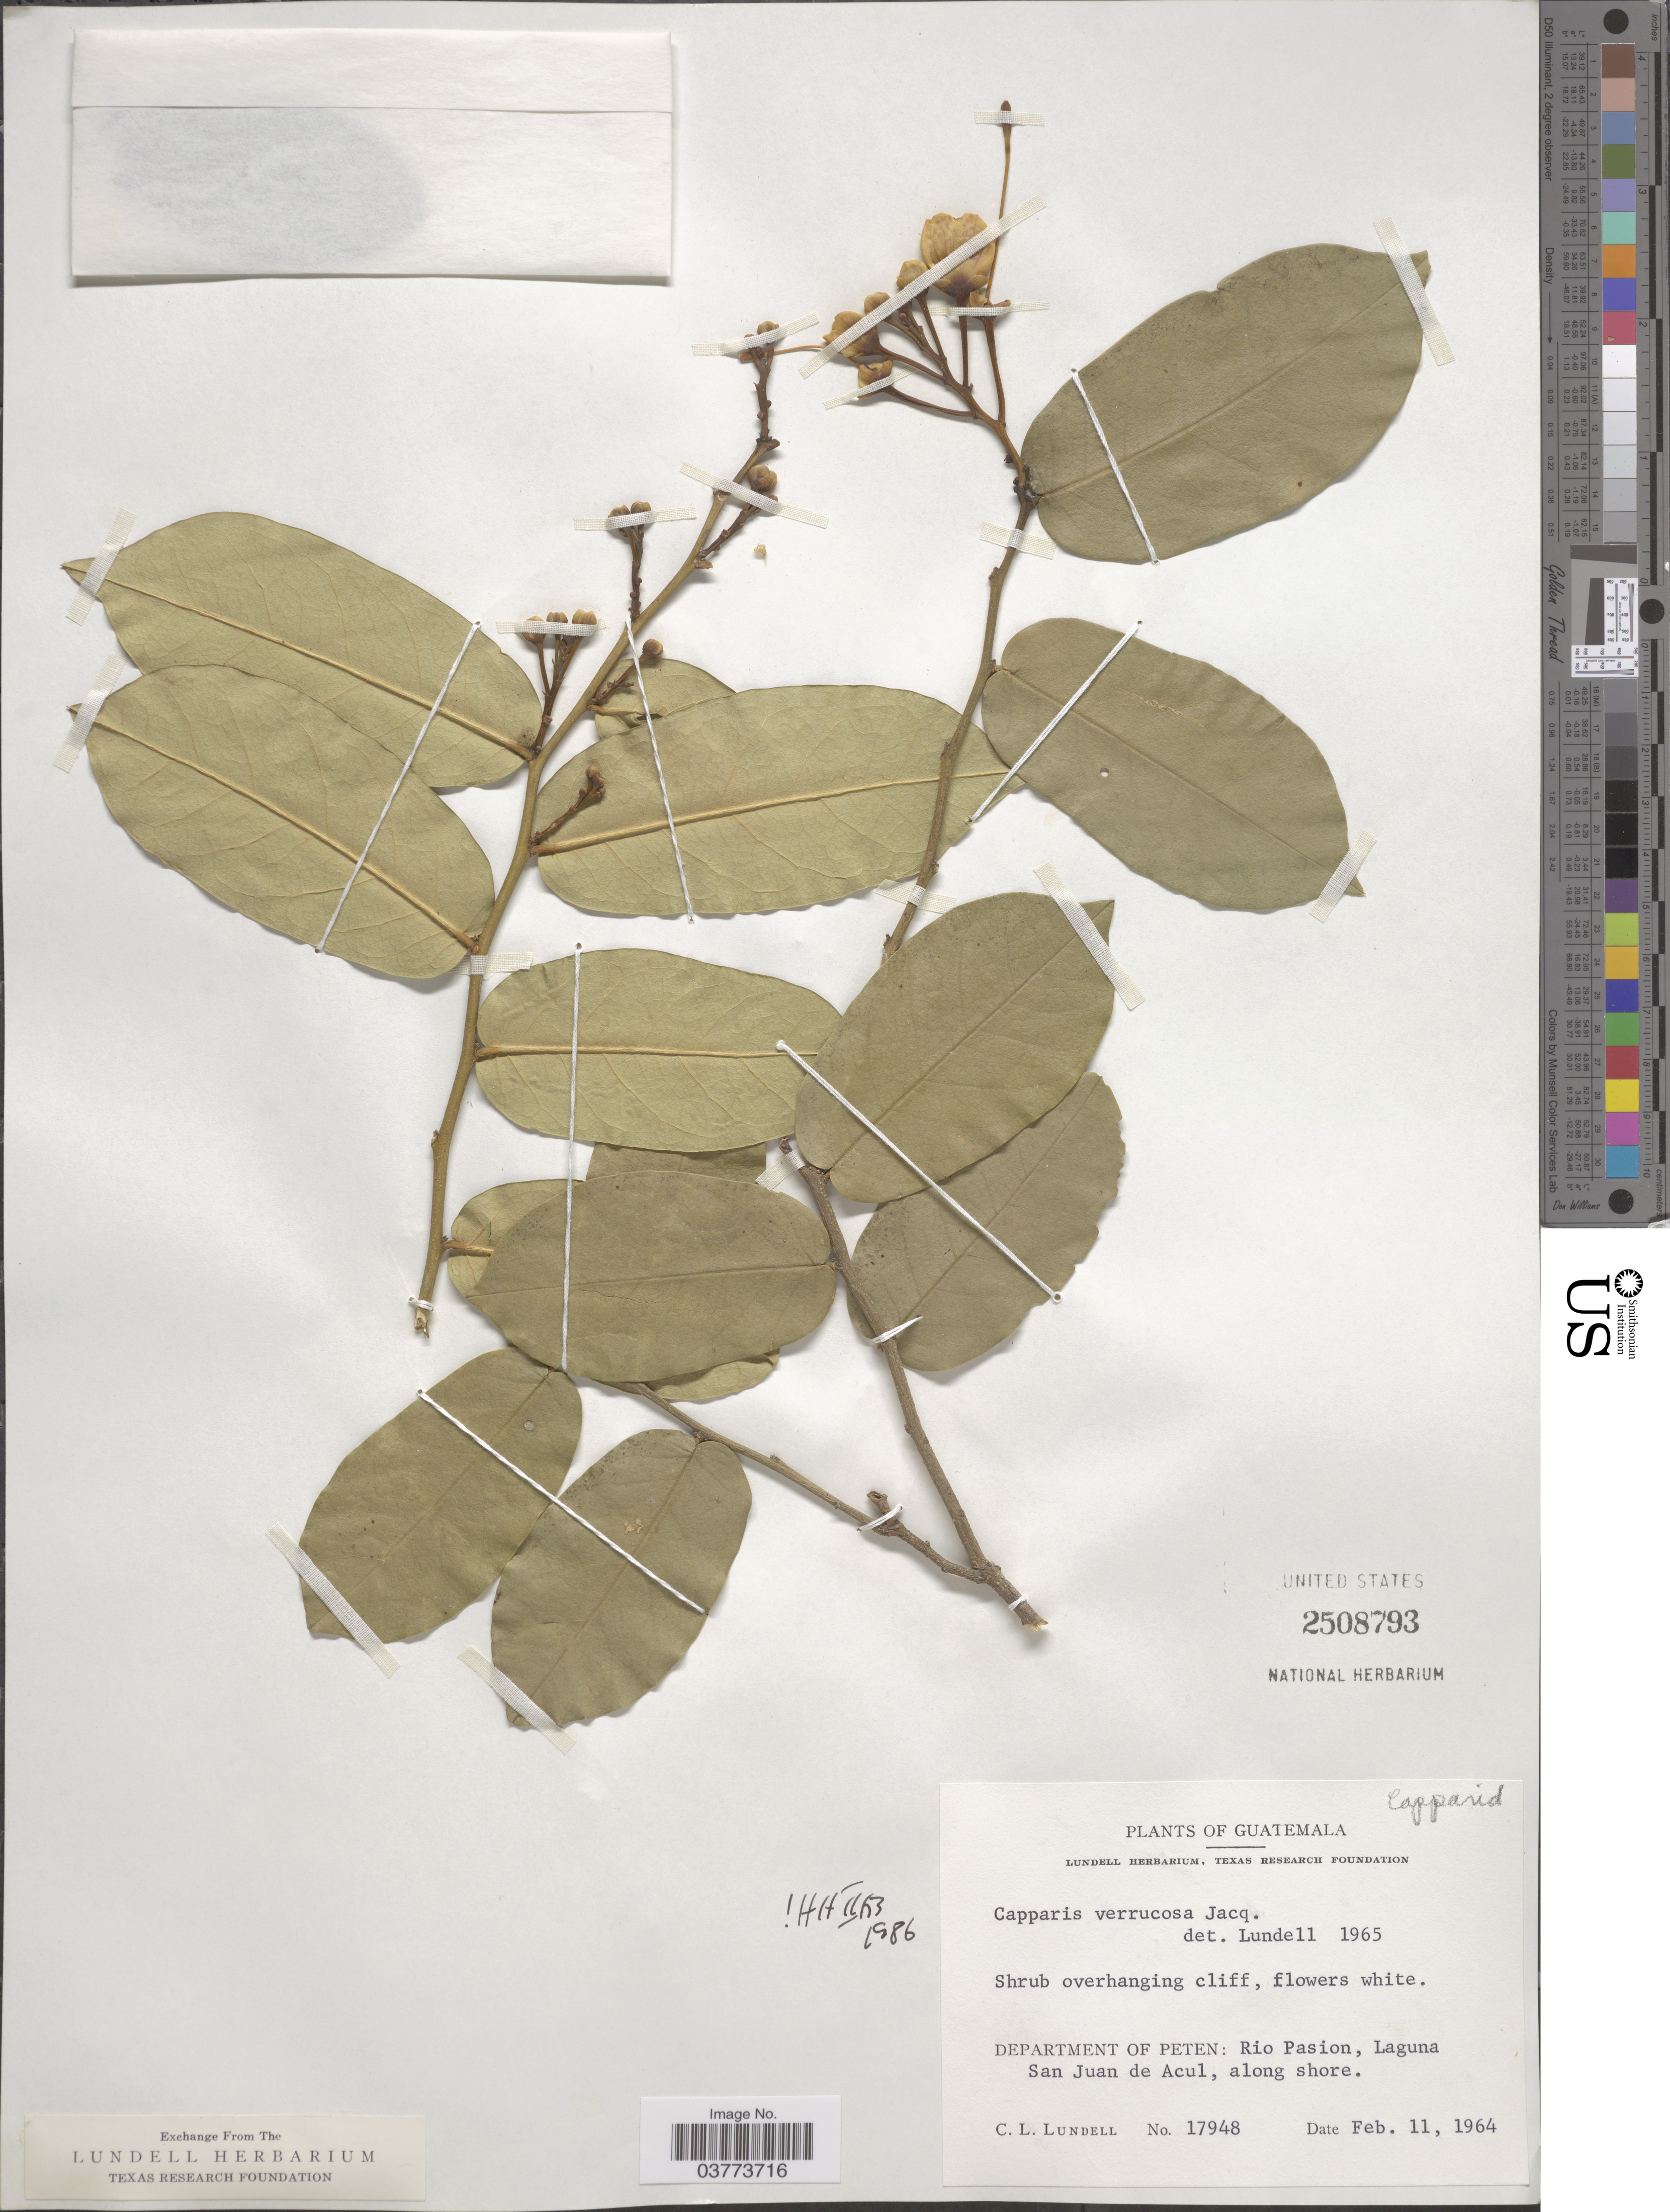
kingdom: Plantae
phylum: Tracheophyta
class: Magnoliopsida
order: Brassicales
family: Capparaceae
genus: Cynophalla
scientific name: Cynophalla verrucosa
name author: (Jacq.) J. Presl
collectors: C. L. Lundell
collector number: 17948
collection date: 1964-02-11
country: Guatemala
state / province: El Peten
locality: Department of Peten: Rio Pasion, Laguna San Juan de Acul, along shore.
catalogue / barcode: US 2508793